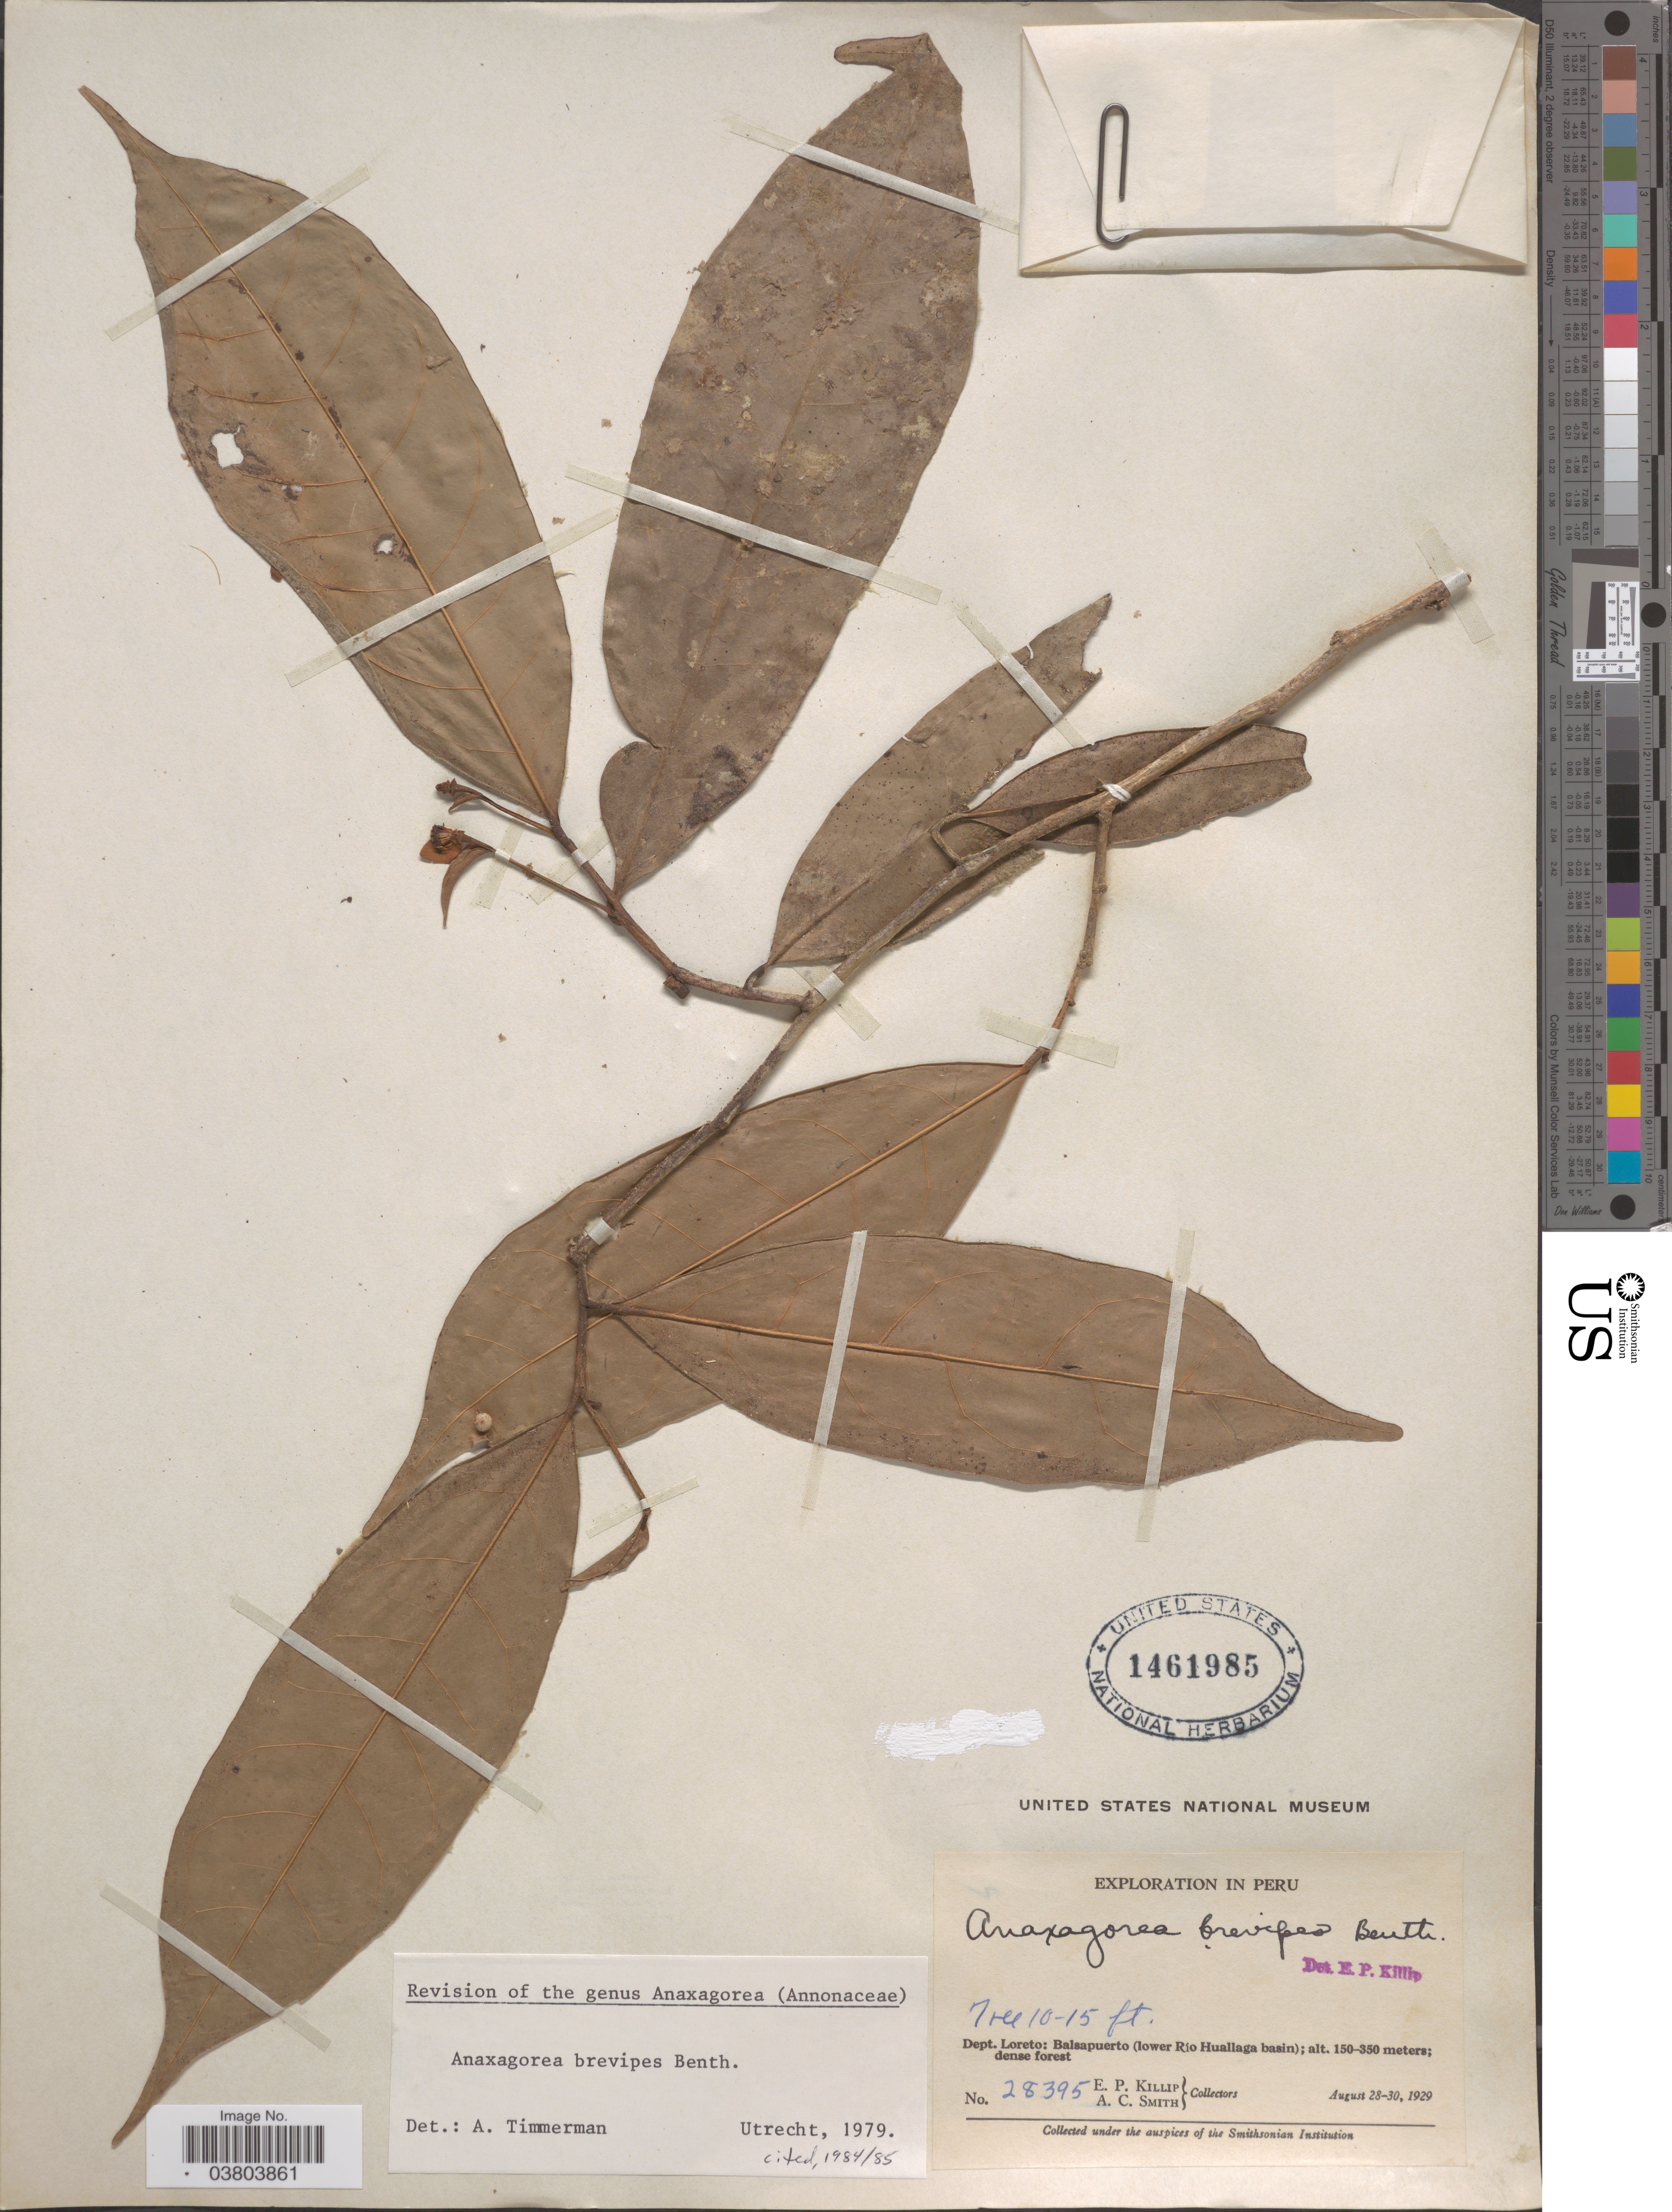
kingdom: Plantae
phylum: Tracheophyta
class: Magnoliopsida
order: Magnoliales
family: Annonaceae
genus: Anaxagorea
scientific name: Anaxagorea brevipes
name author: Benth.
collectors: E. P. Killip & A. C. Smith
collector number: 28395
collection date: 1929-08-28/1929-08-30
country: Peru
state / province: Loreto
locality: Dept. Loreto: Balsapuerto (lower Río Huallaga basin).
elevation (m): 150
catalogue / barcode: US 1461985